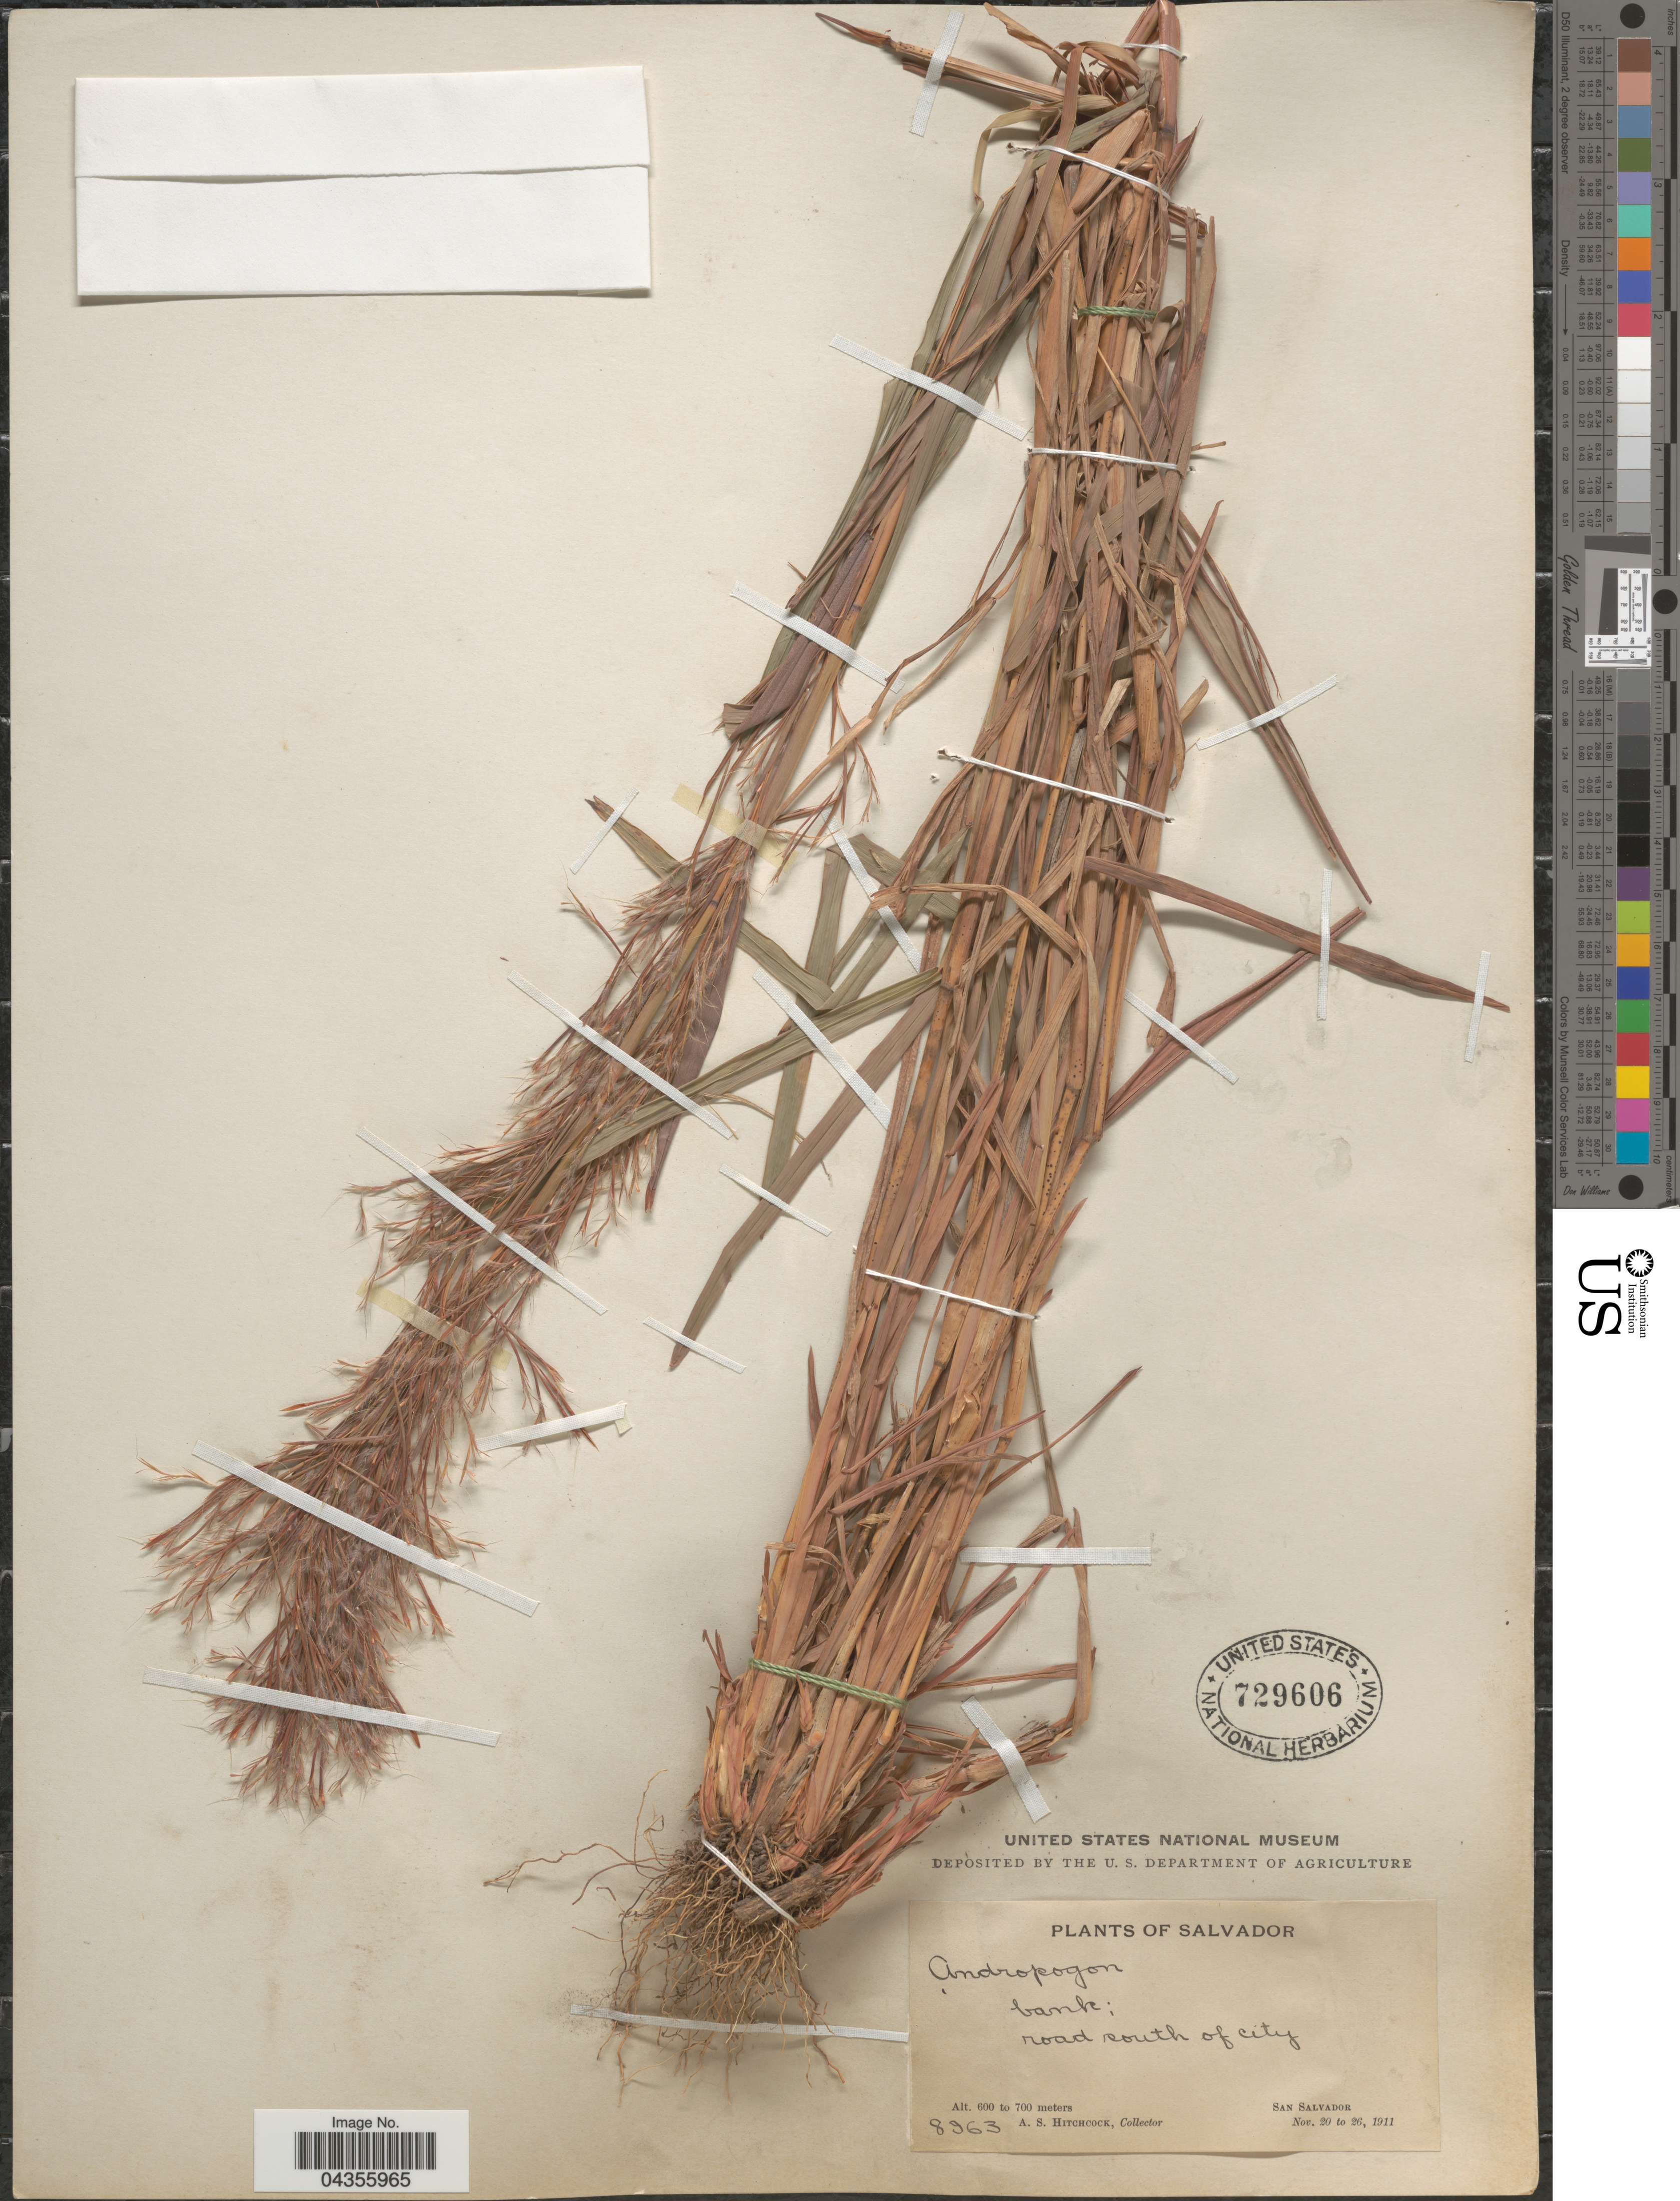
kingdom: Plantae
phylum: Tracheophyta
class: Liliopsida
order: Poales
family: Poaceae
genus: Schizachyrium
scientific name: Schizachyrium sp.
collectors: A. S. Hitchcock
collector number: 8963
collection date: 1911-11-20/1911-11-26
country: El Salvador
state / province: San Salvador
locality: Bank; road south of city.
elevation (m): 600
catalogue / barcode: US 729606